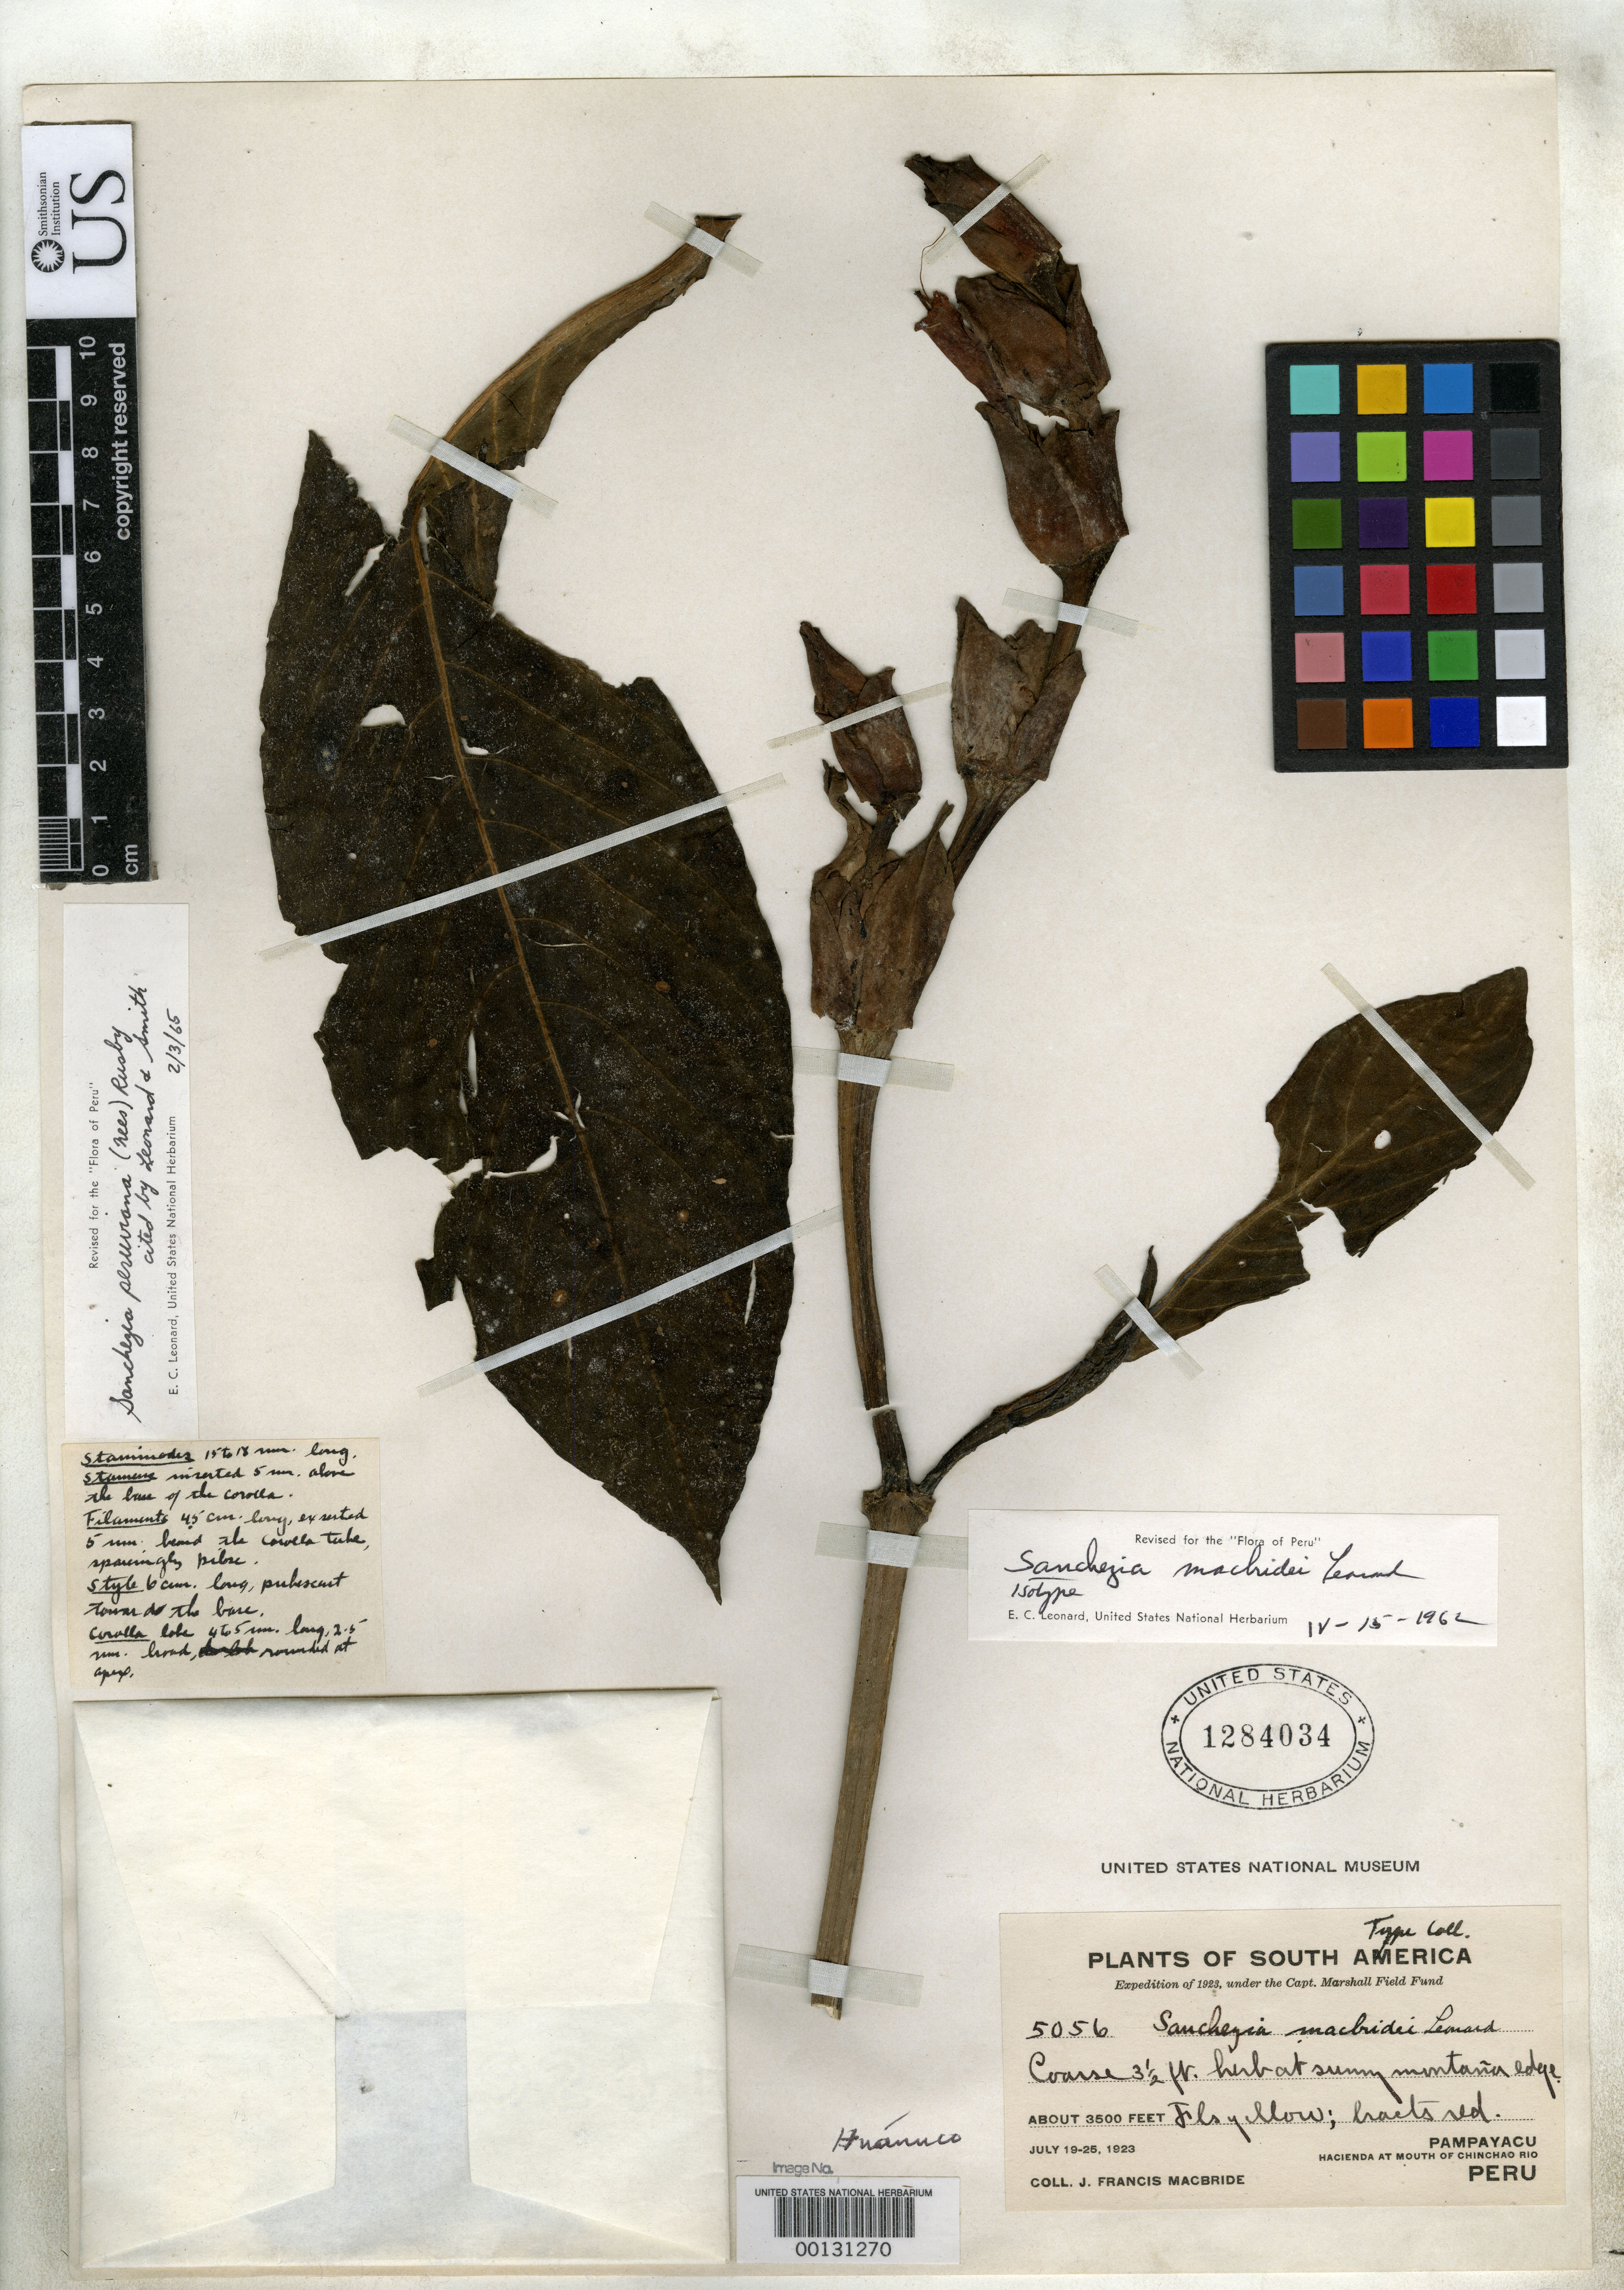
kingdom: Plantae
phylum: Tracheophyta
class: Magnoliopsida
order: Lamiales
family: Acanthaceae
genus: Sanchezia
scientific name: Sanchezia macbridei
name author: Leonard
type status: Isotype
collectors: J. F. Macbride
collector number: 5056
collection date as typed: Jul 1923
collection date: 1923-07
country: Peru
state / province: Huánuco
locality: mouth of Chinchao River, Pampayacu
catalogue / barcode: US 1284034